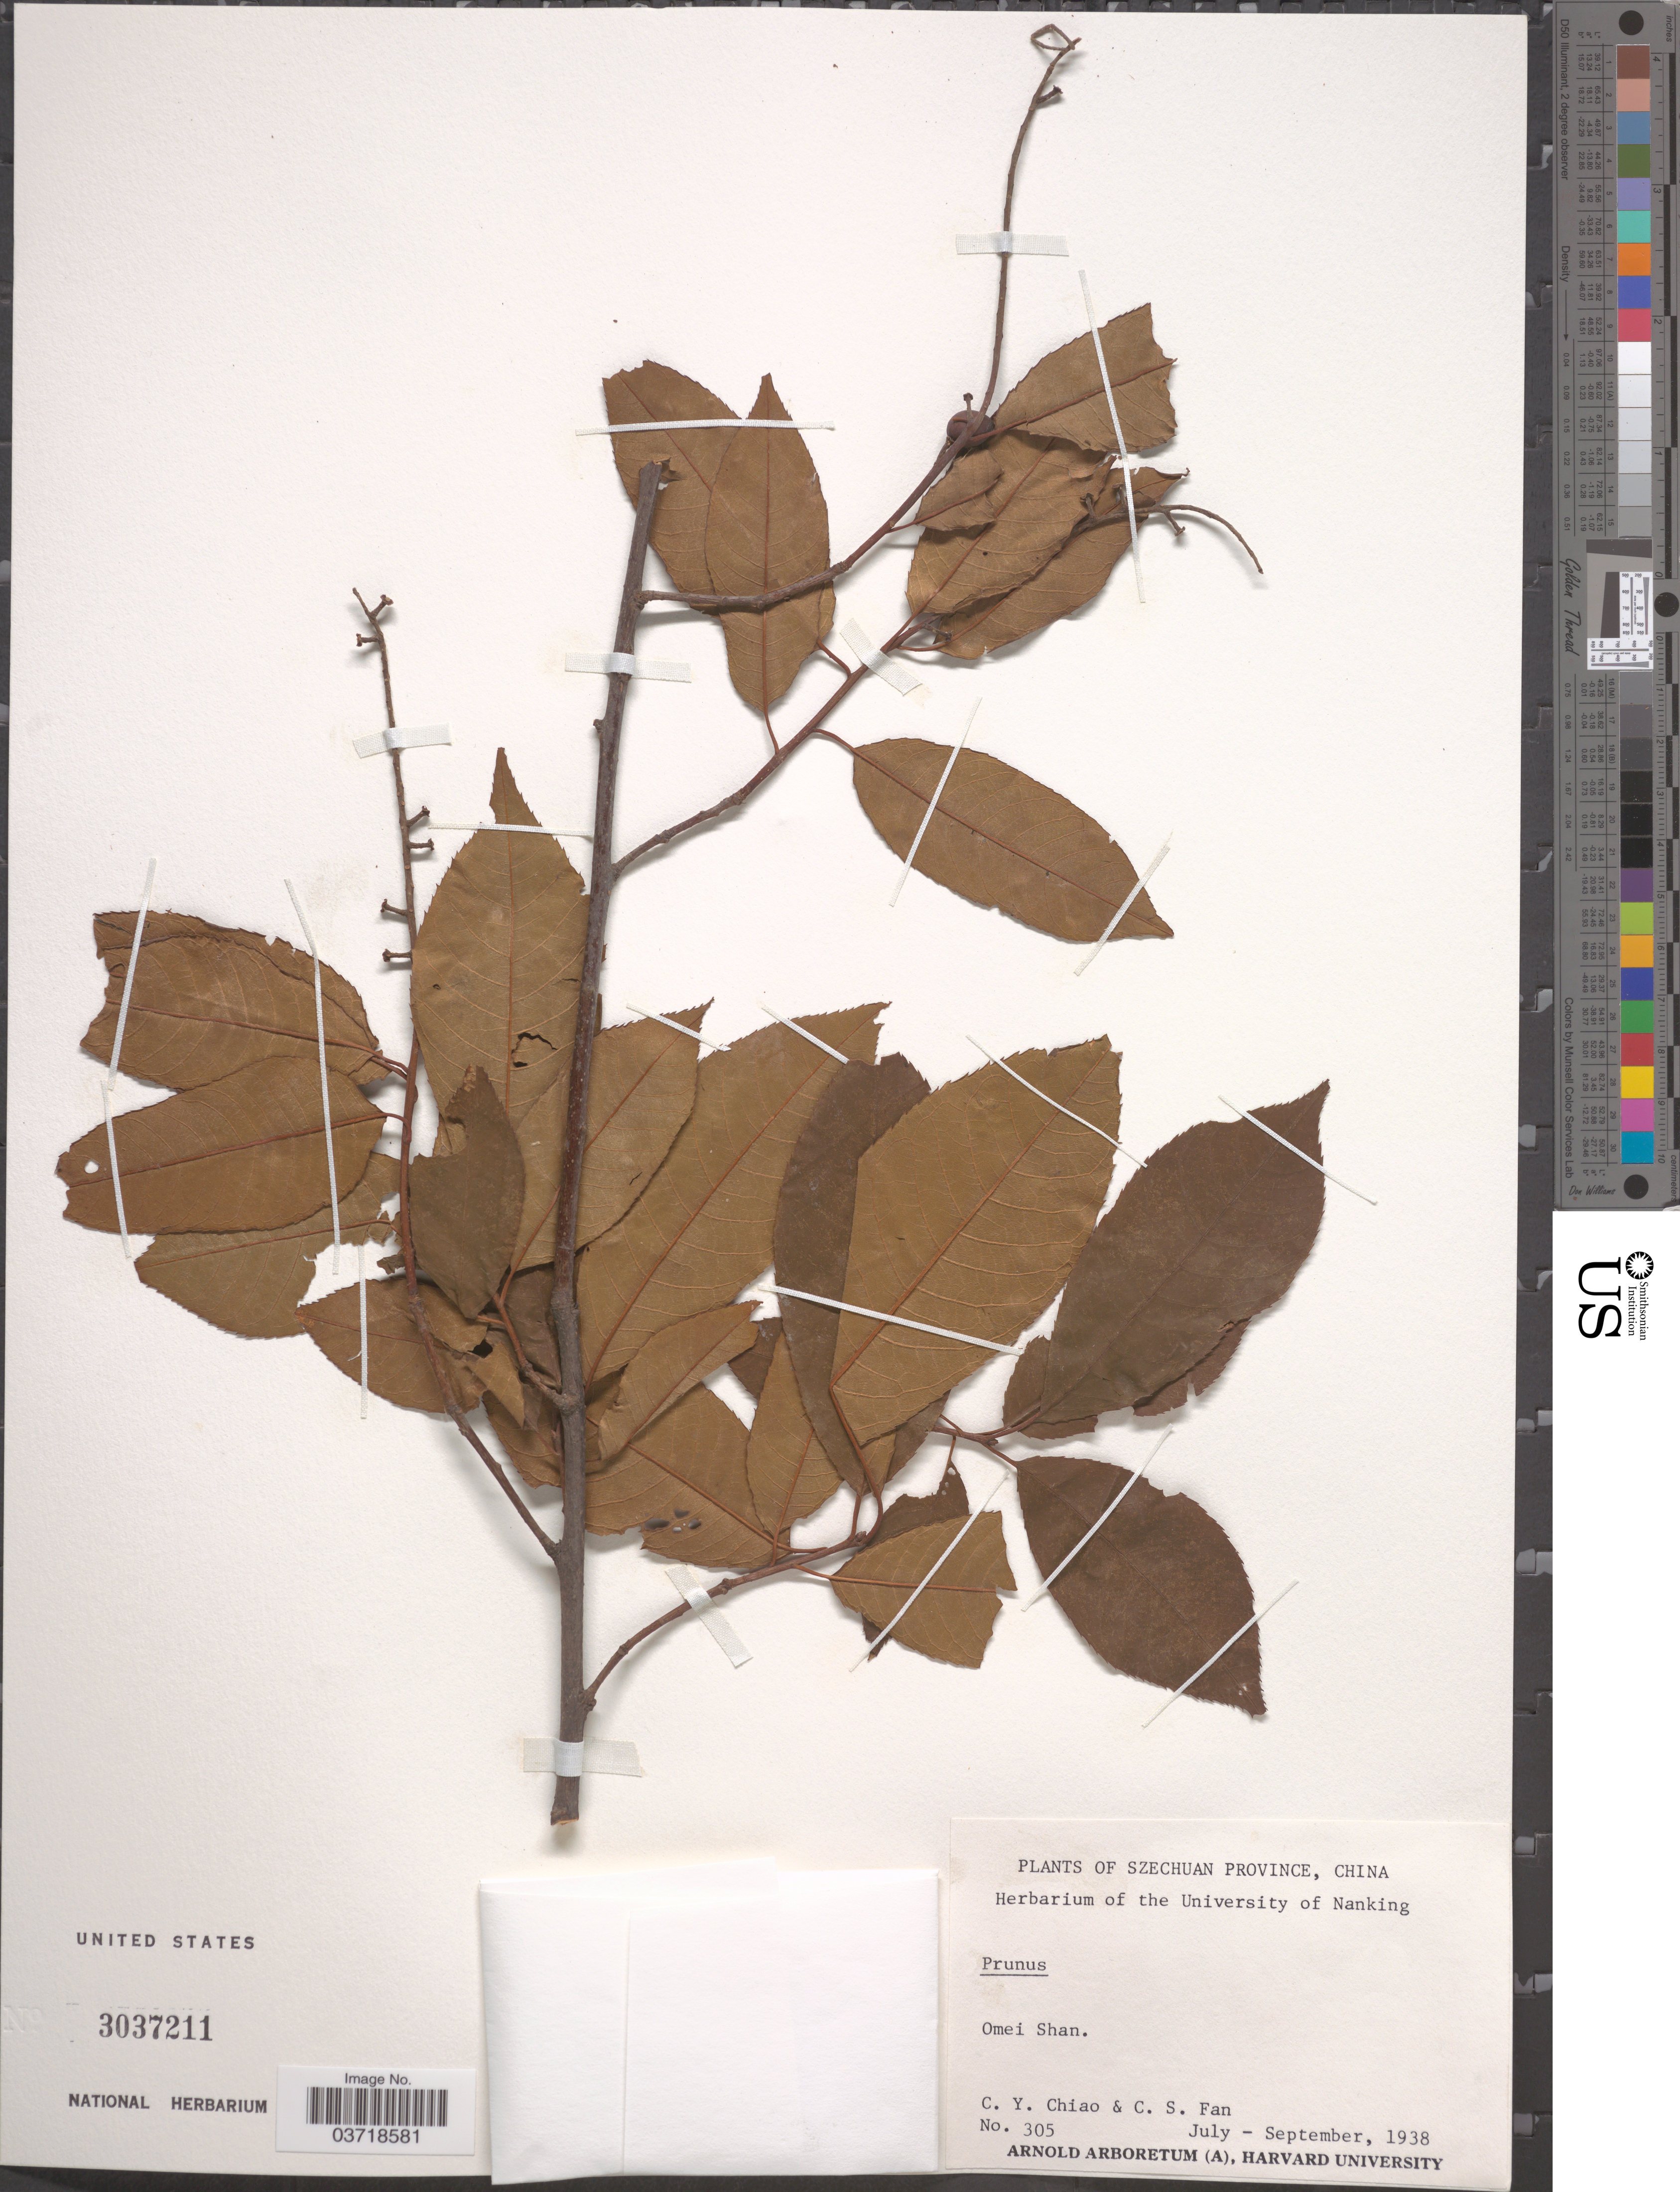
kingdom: Plantae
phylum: Tracheophyta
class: Magnoliopsida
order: Rosales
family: Rosaceae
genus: Prunus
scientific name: Prunus sp.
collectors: C. Y. Chiao & C. S. Fan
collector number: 305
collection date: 1938-07/1938-09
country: China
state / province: Sichuan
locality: Szechuan Province. Omei Shan.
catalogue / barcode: US 3037211